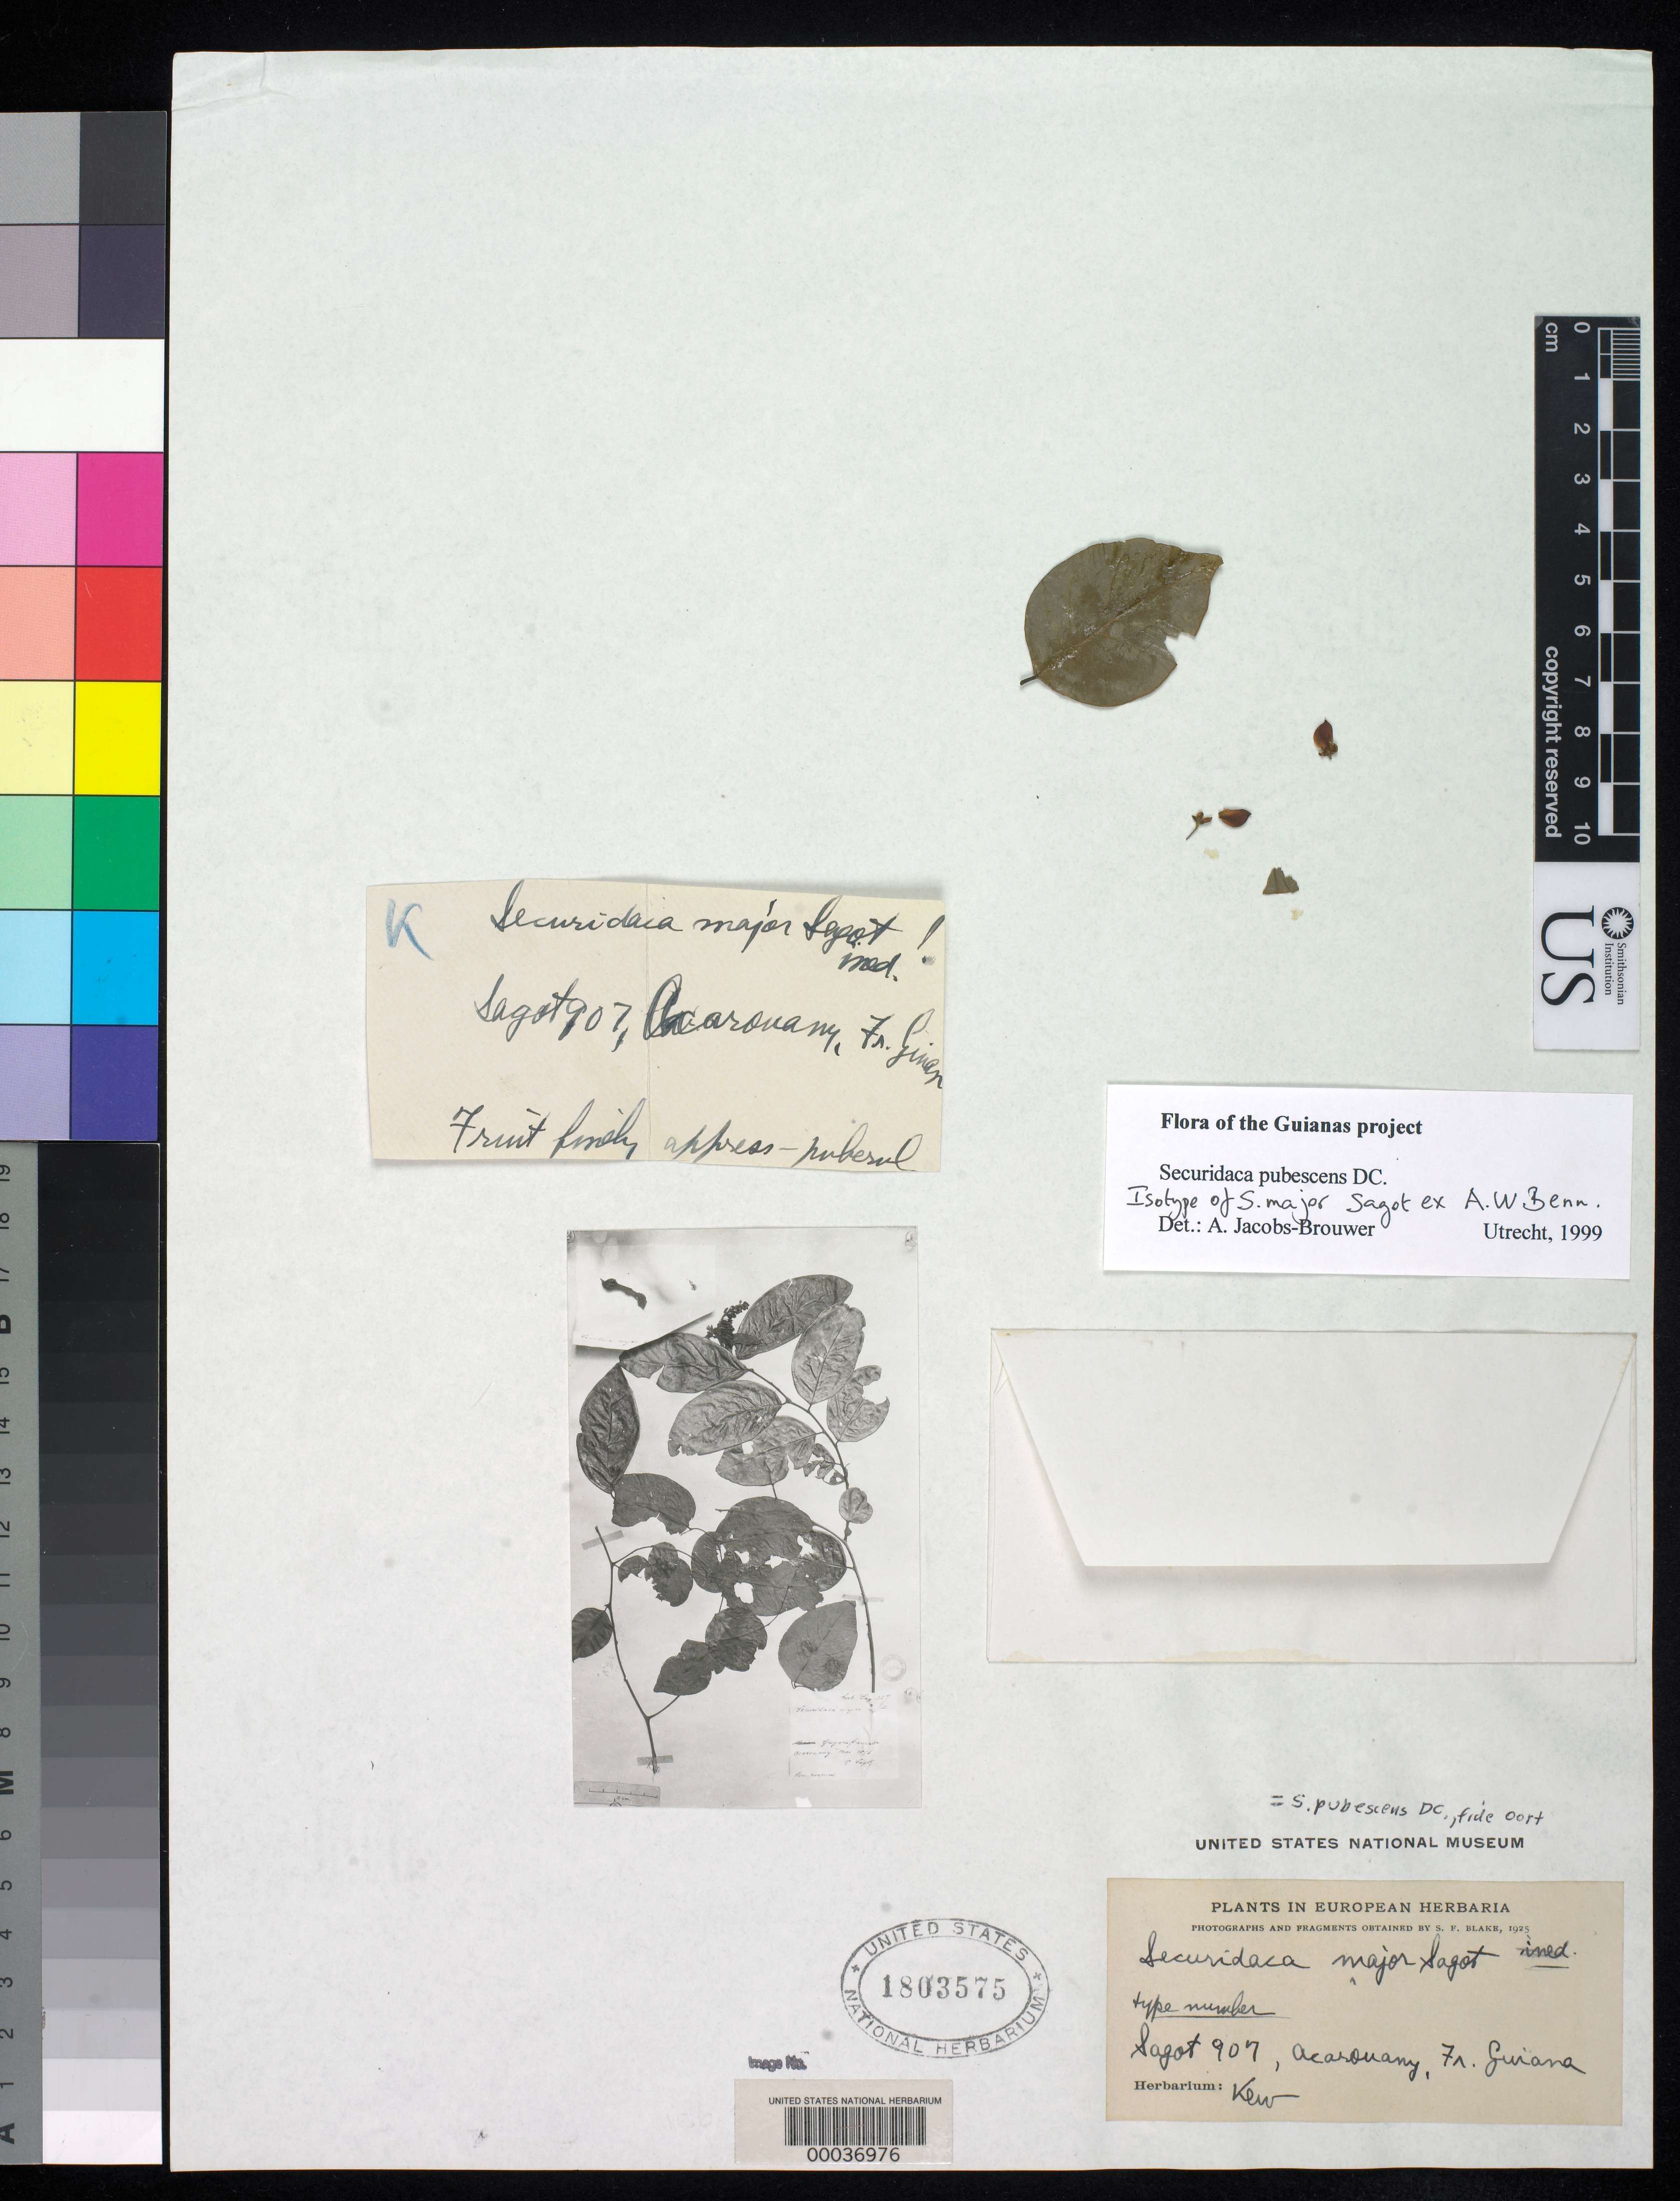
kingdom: Plantae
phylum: Tracheophyta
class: Magnoliopsida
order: Fabales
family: Polygalaceae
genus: Securidaca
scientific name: Securidaca major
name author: Sagot ex A.W. Benn. in Mart.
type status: Isotype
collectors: P. A. Sagot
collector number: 907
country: French Guiana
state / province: Cayenne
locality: Cayenne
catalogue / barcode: US 1803575